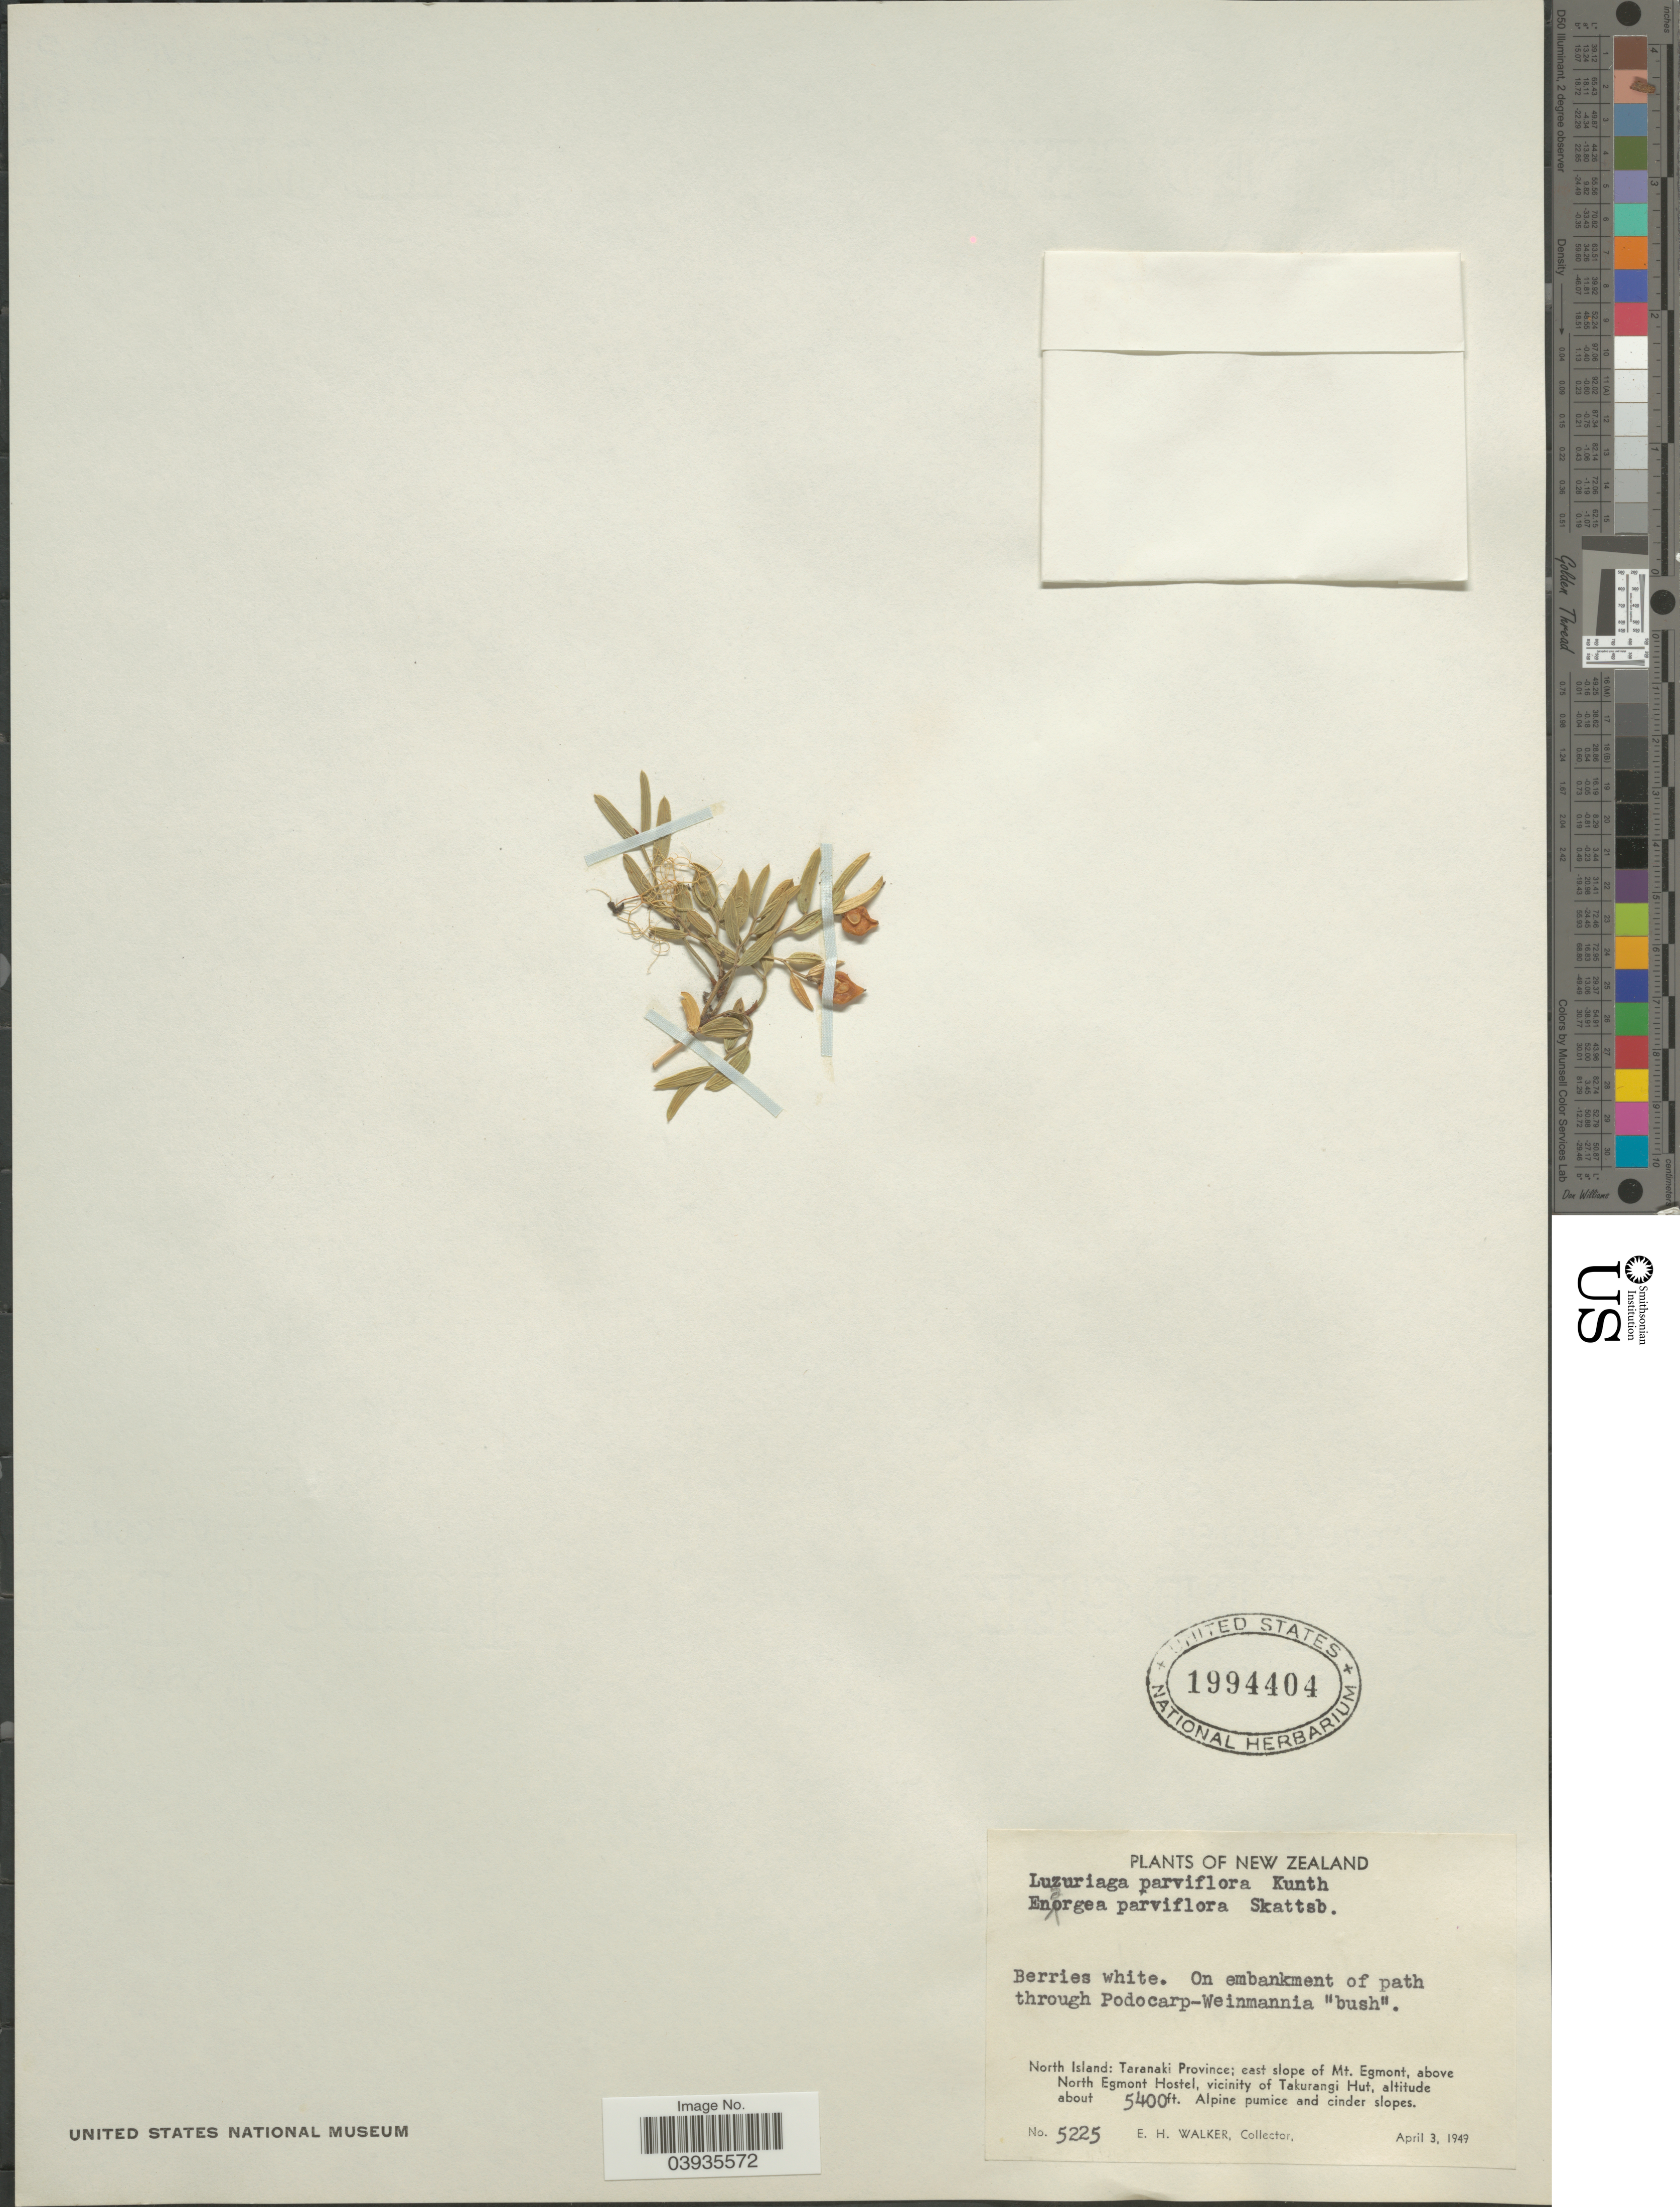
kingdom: Plantae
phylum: Tracheophyta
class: Liliopsida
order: Liliales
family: Alstroemeriaceae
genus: Luzuriaga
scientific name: Luzuriaga parviflora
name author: (Hook. f.) Kunth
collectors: E. H. Walker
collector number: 5225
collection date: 1949-04-03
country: New Zealand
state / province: Taranaki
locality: North Island: east slope of Mt. Egmont, above North Egmont Hostel, vicinity of Takurangi Hut.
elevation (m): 1646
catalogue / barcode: US 1994404